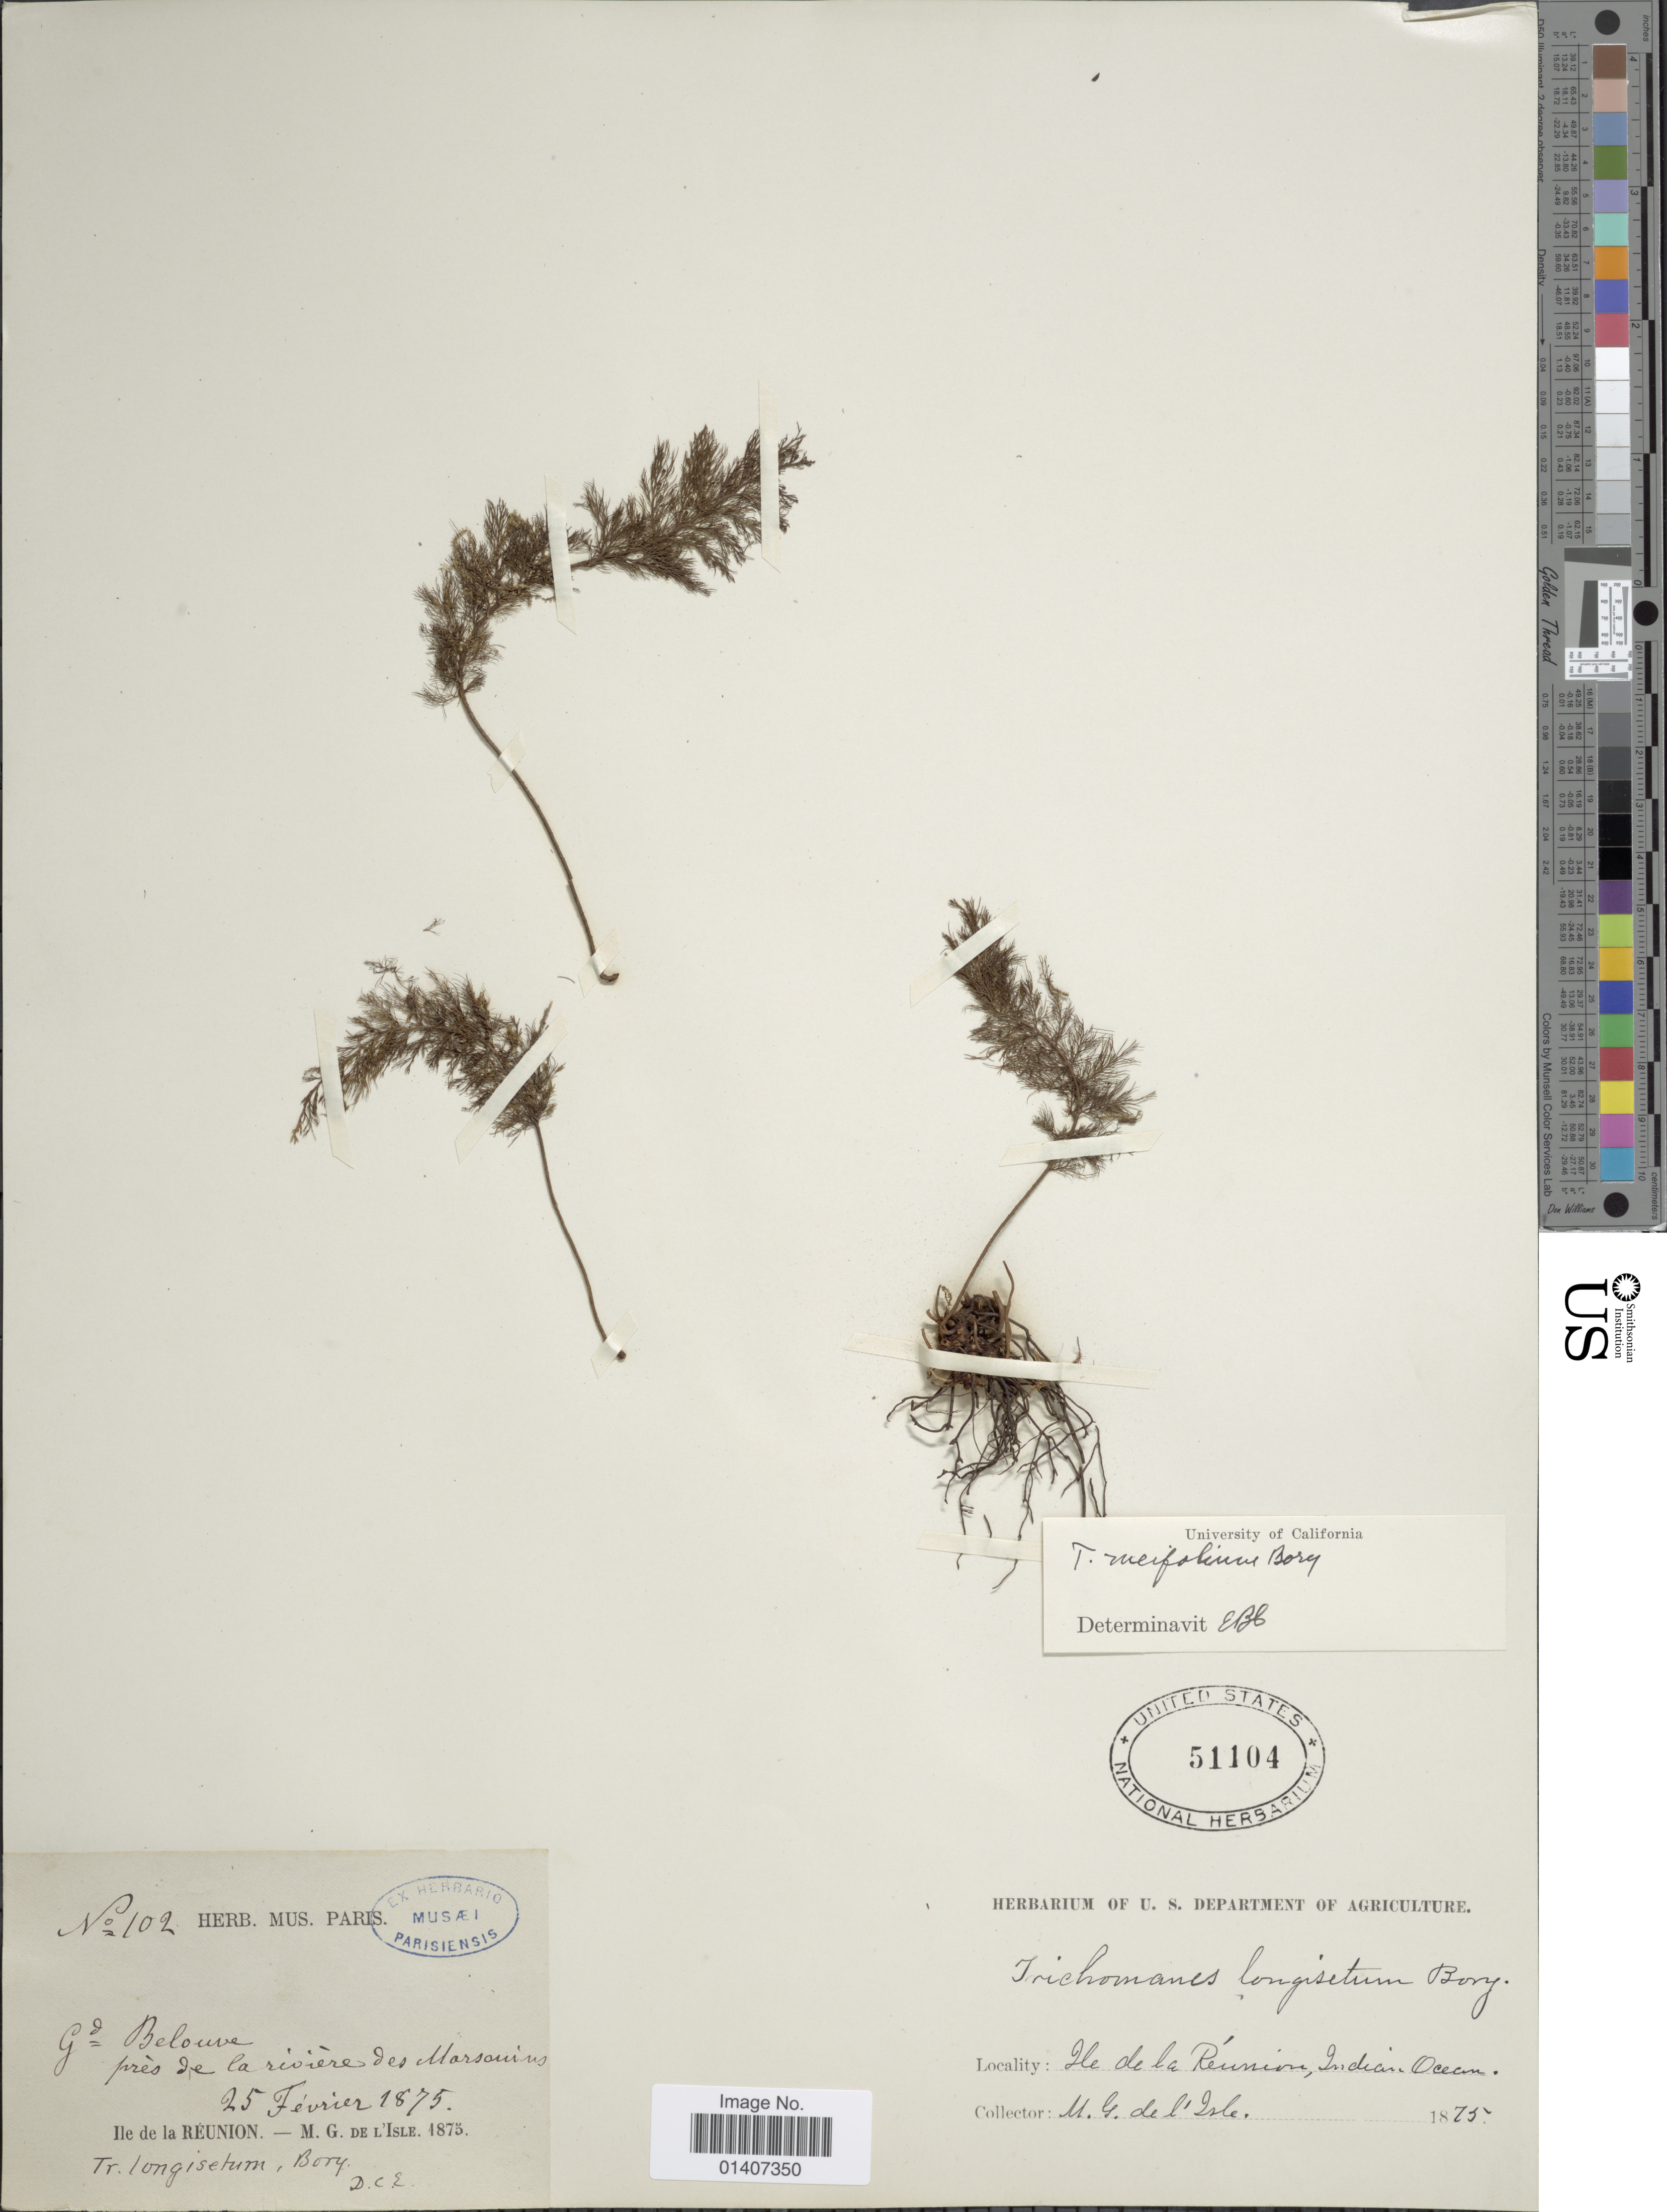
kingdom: Plantae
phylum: Tracheophyta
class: Polypodiopsida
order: Hymenophyllales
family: Hymenophyllaceae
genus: Abrodictyum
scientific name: Abrodictyum meifolium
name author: (Bory) Ebihara & K. Iwats.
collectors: M. de L'Isle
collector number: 102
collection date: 1875-02-25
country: Reunion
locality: Ile de la Reunion, Indian Ocean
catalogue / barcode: US 51104